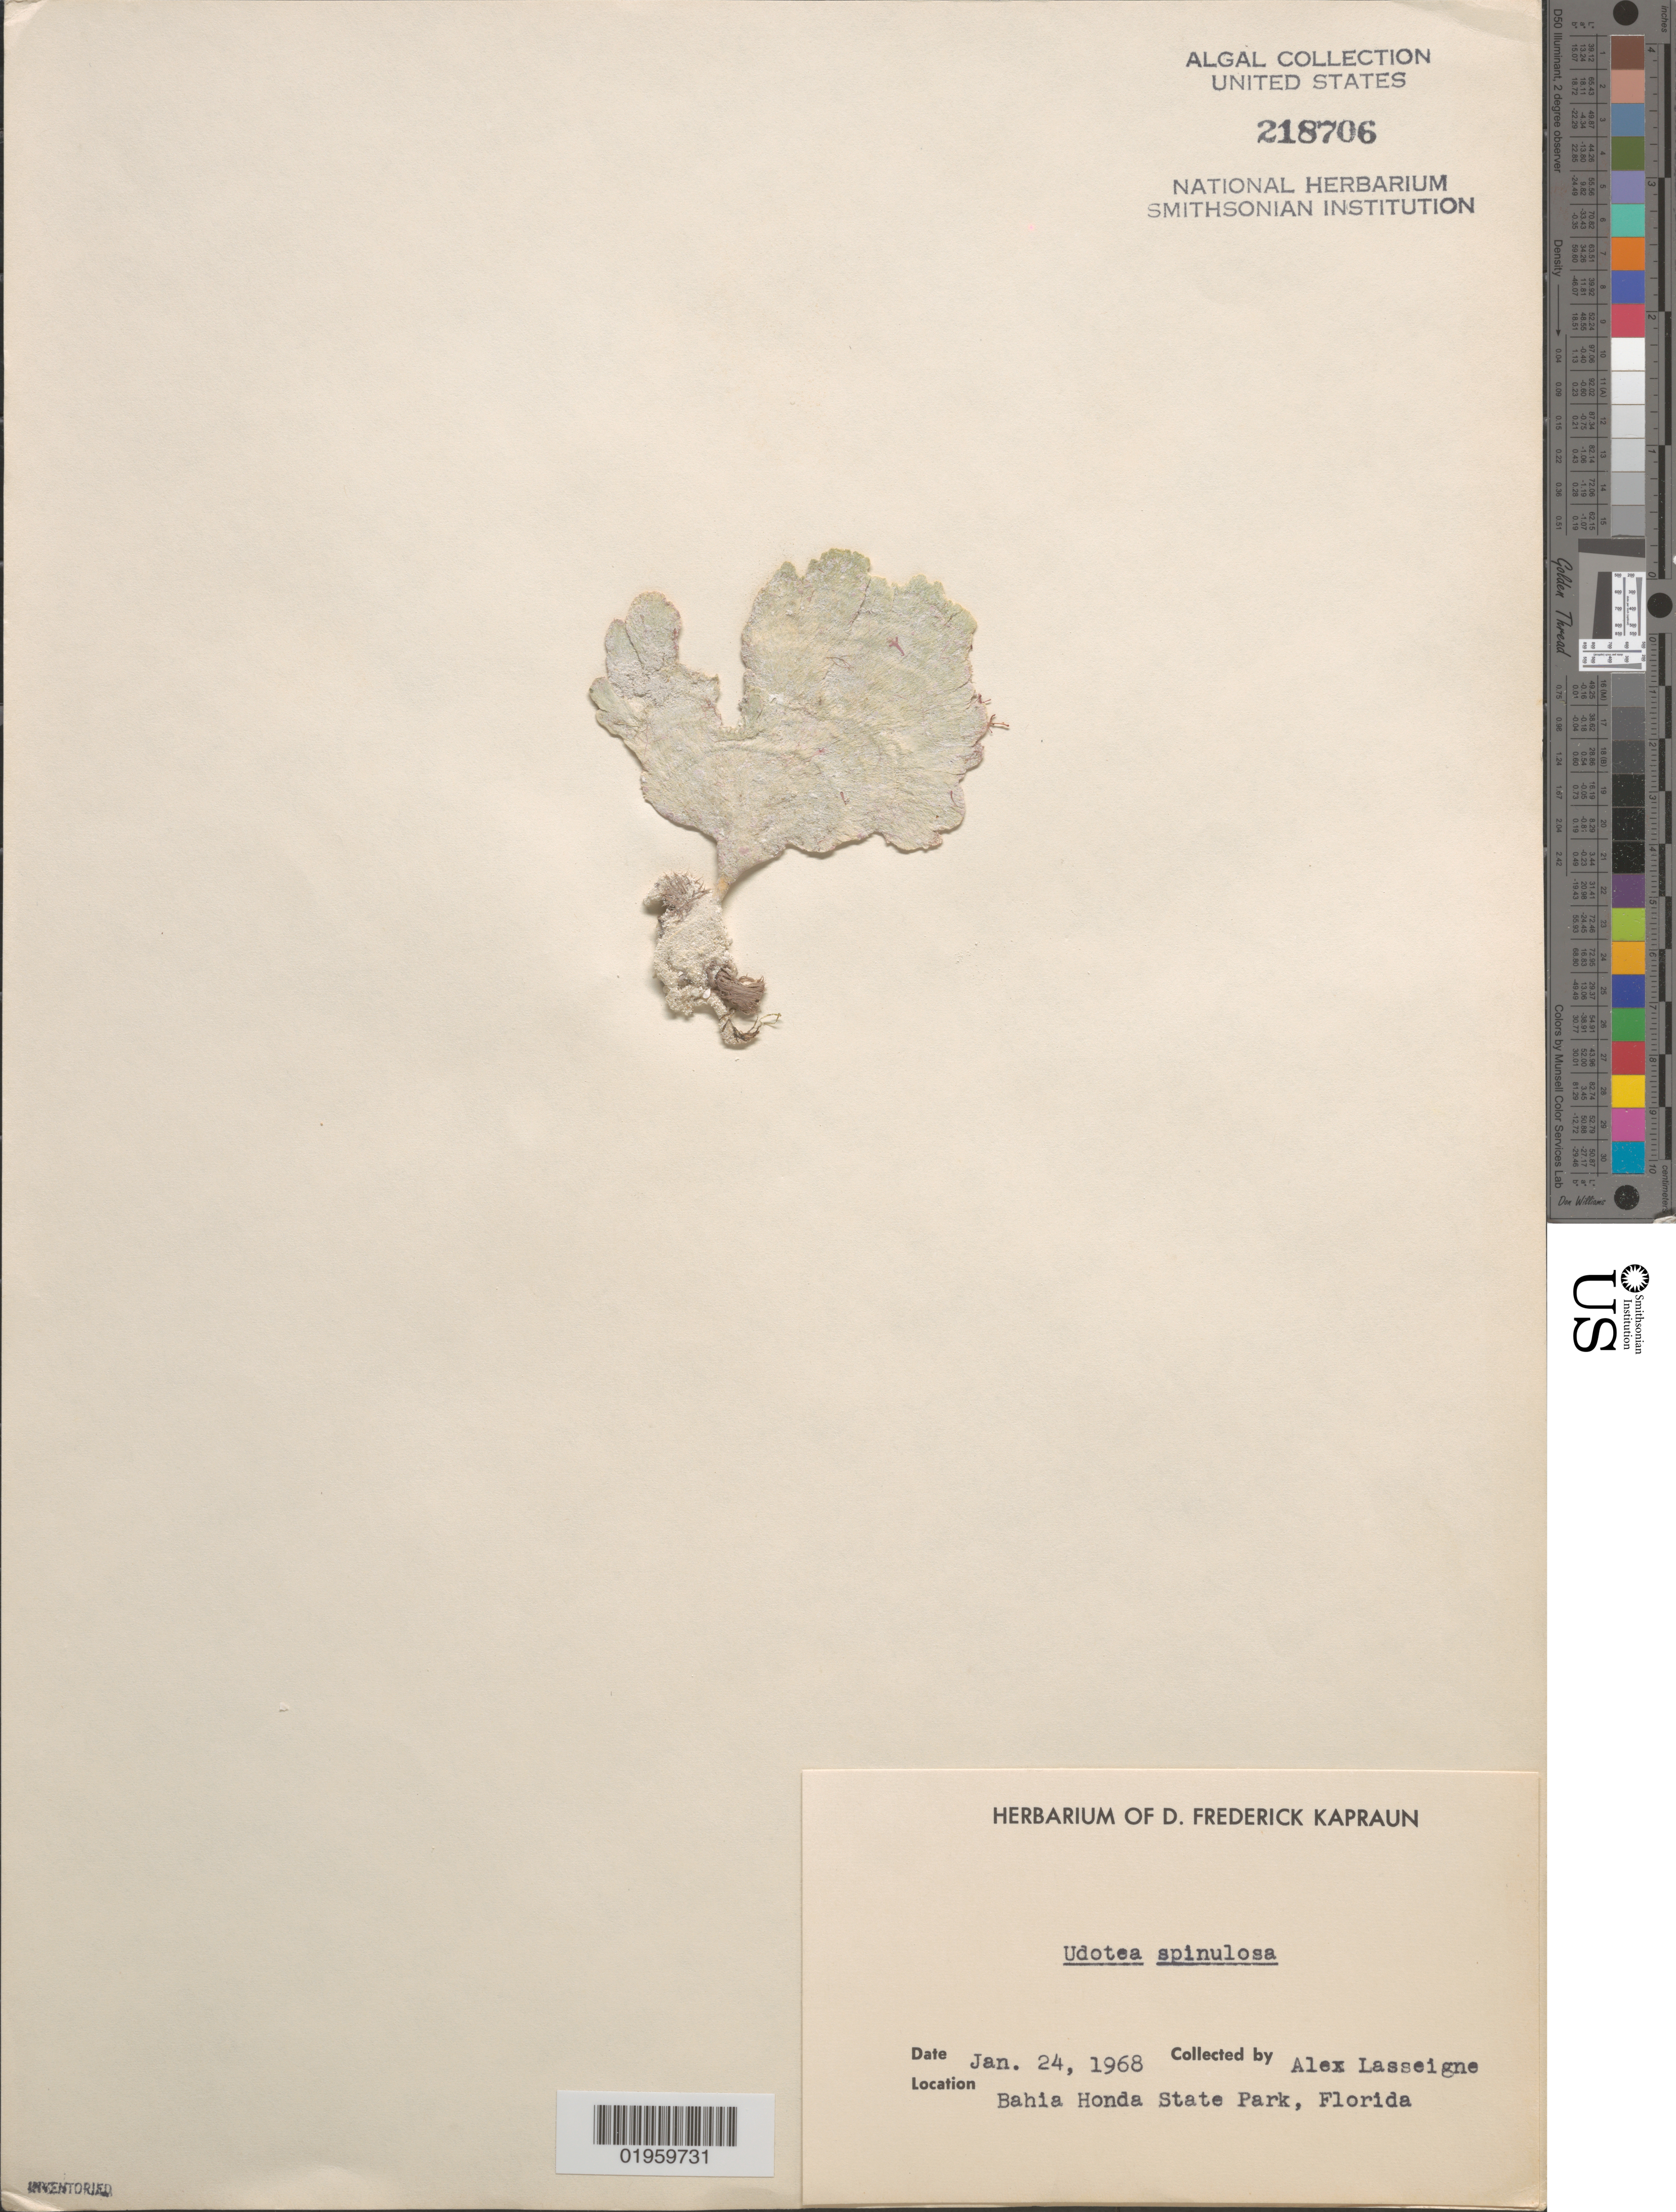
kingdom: Plantae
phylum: Chlorophyta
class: Ulvophyceae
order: Bryopsidales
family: Udoteaceae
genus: Udotea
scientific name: Udotea spinulosa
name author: M. Howe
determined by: Ballantine, D. L.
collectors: A. Lasseigne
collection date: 1968-01-24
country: United States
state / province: Florida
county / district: Monroe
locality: Bahia Honda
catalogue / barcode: US 218706